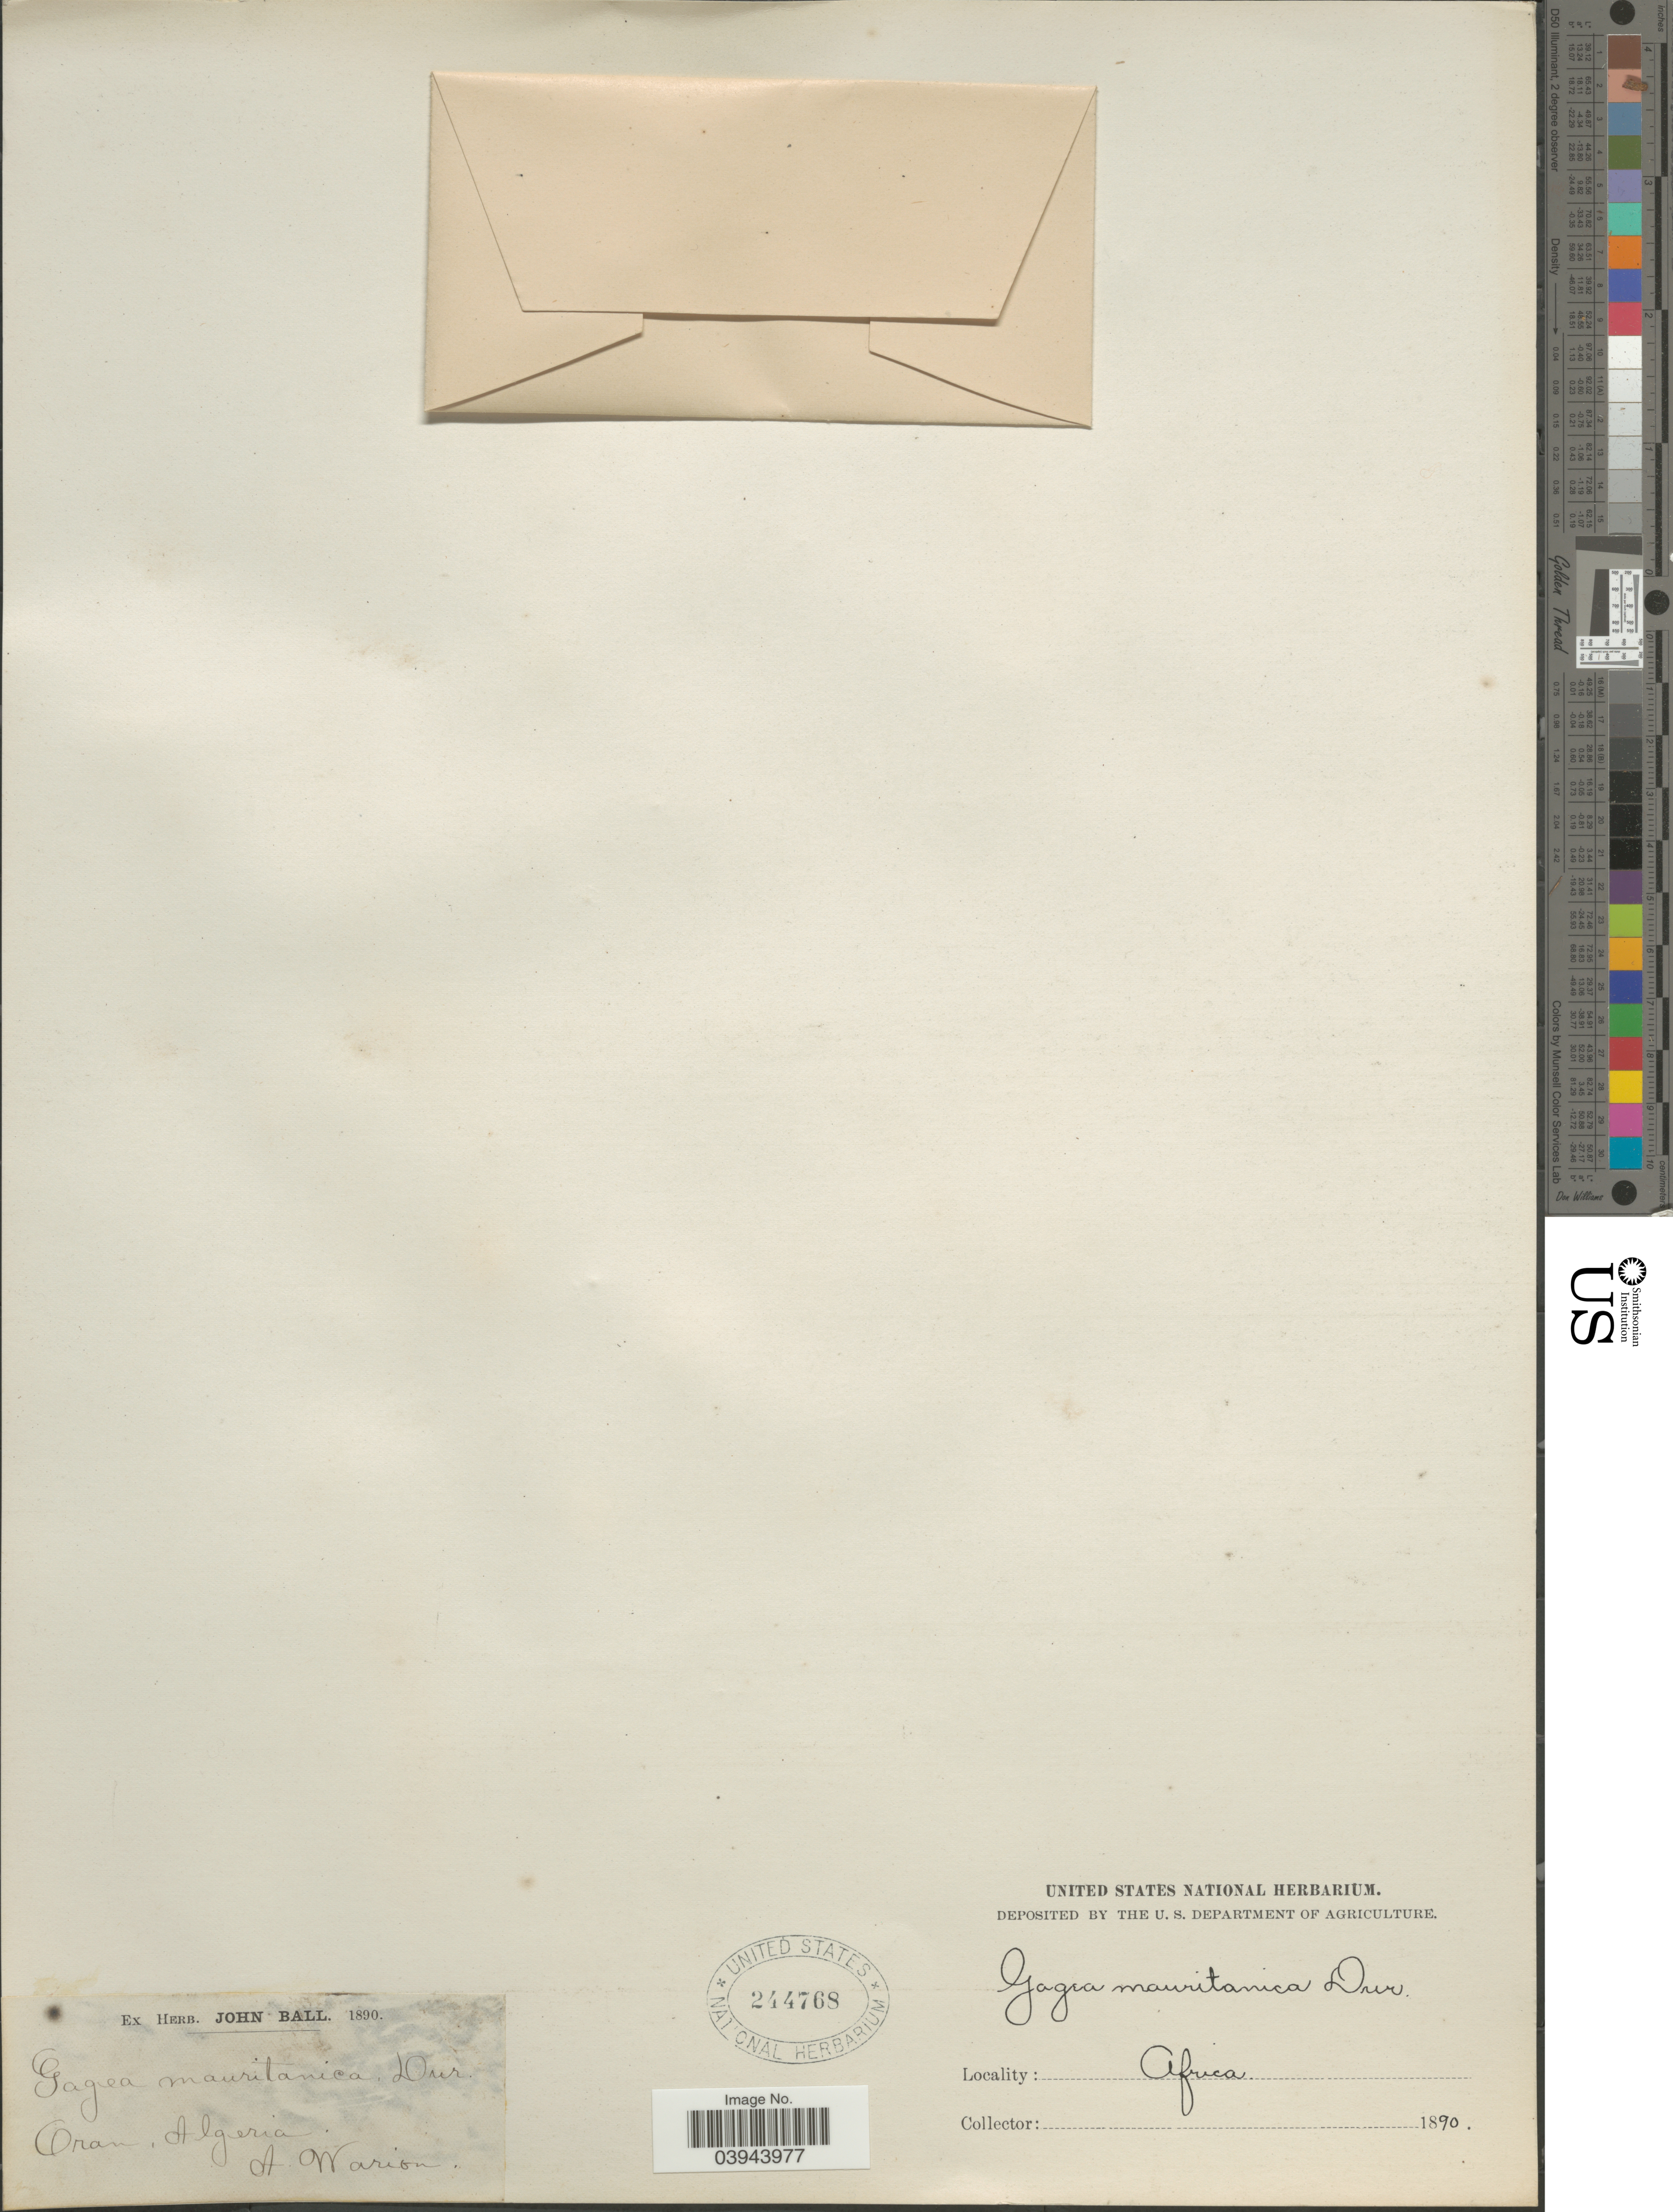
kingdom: Plantae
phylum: Tracheophyta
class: Liliopsida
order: Liliales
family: Liliaceae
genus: Gagea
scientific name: Gagea mauritanica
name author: Durieu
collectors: A. Warion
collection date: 1890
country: Algeria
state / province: Oran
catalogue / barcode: US 244768